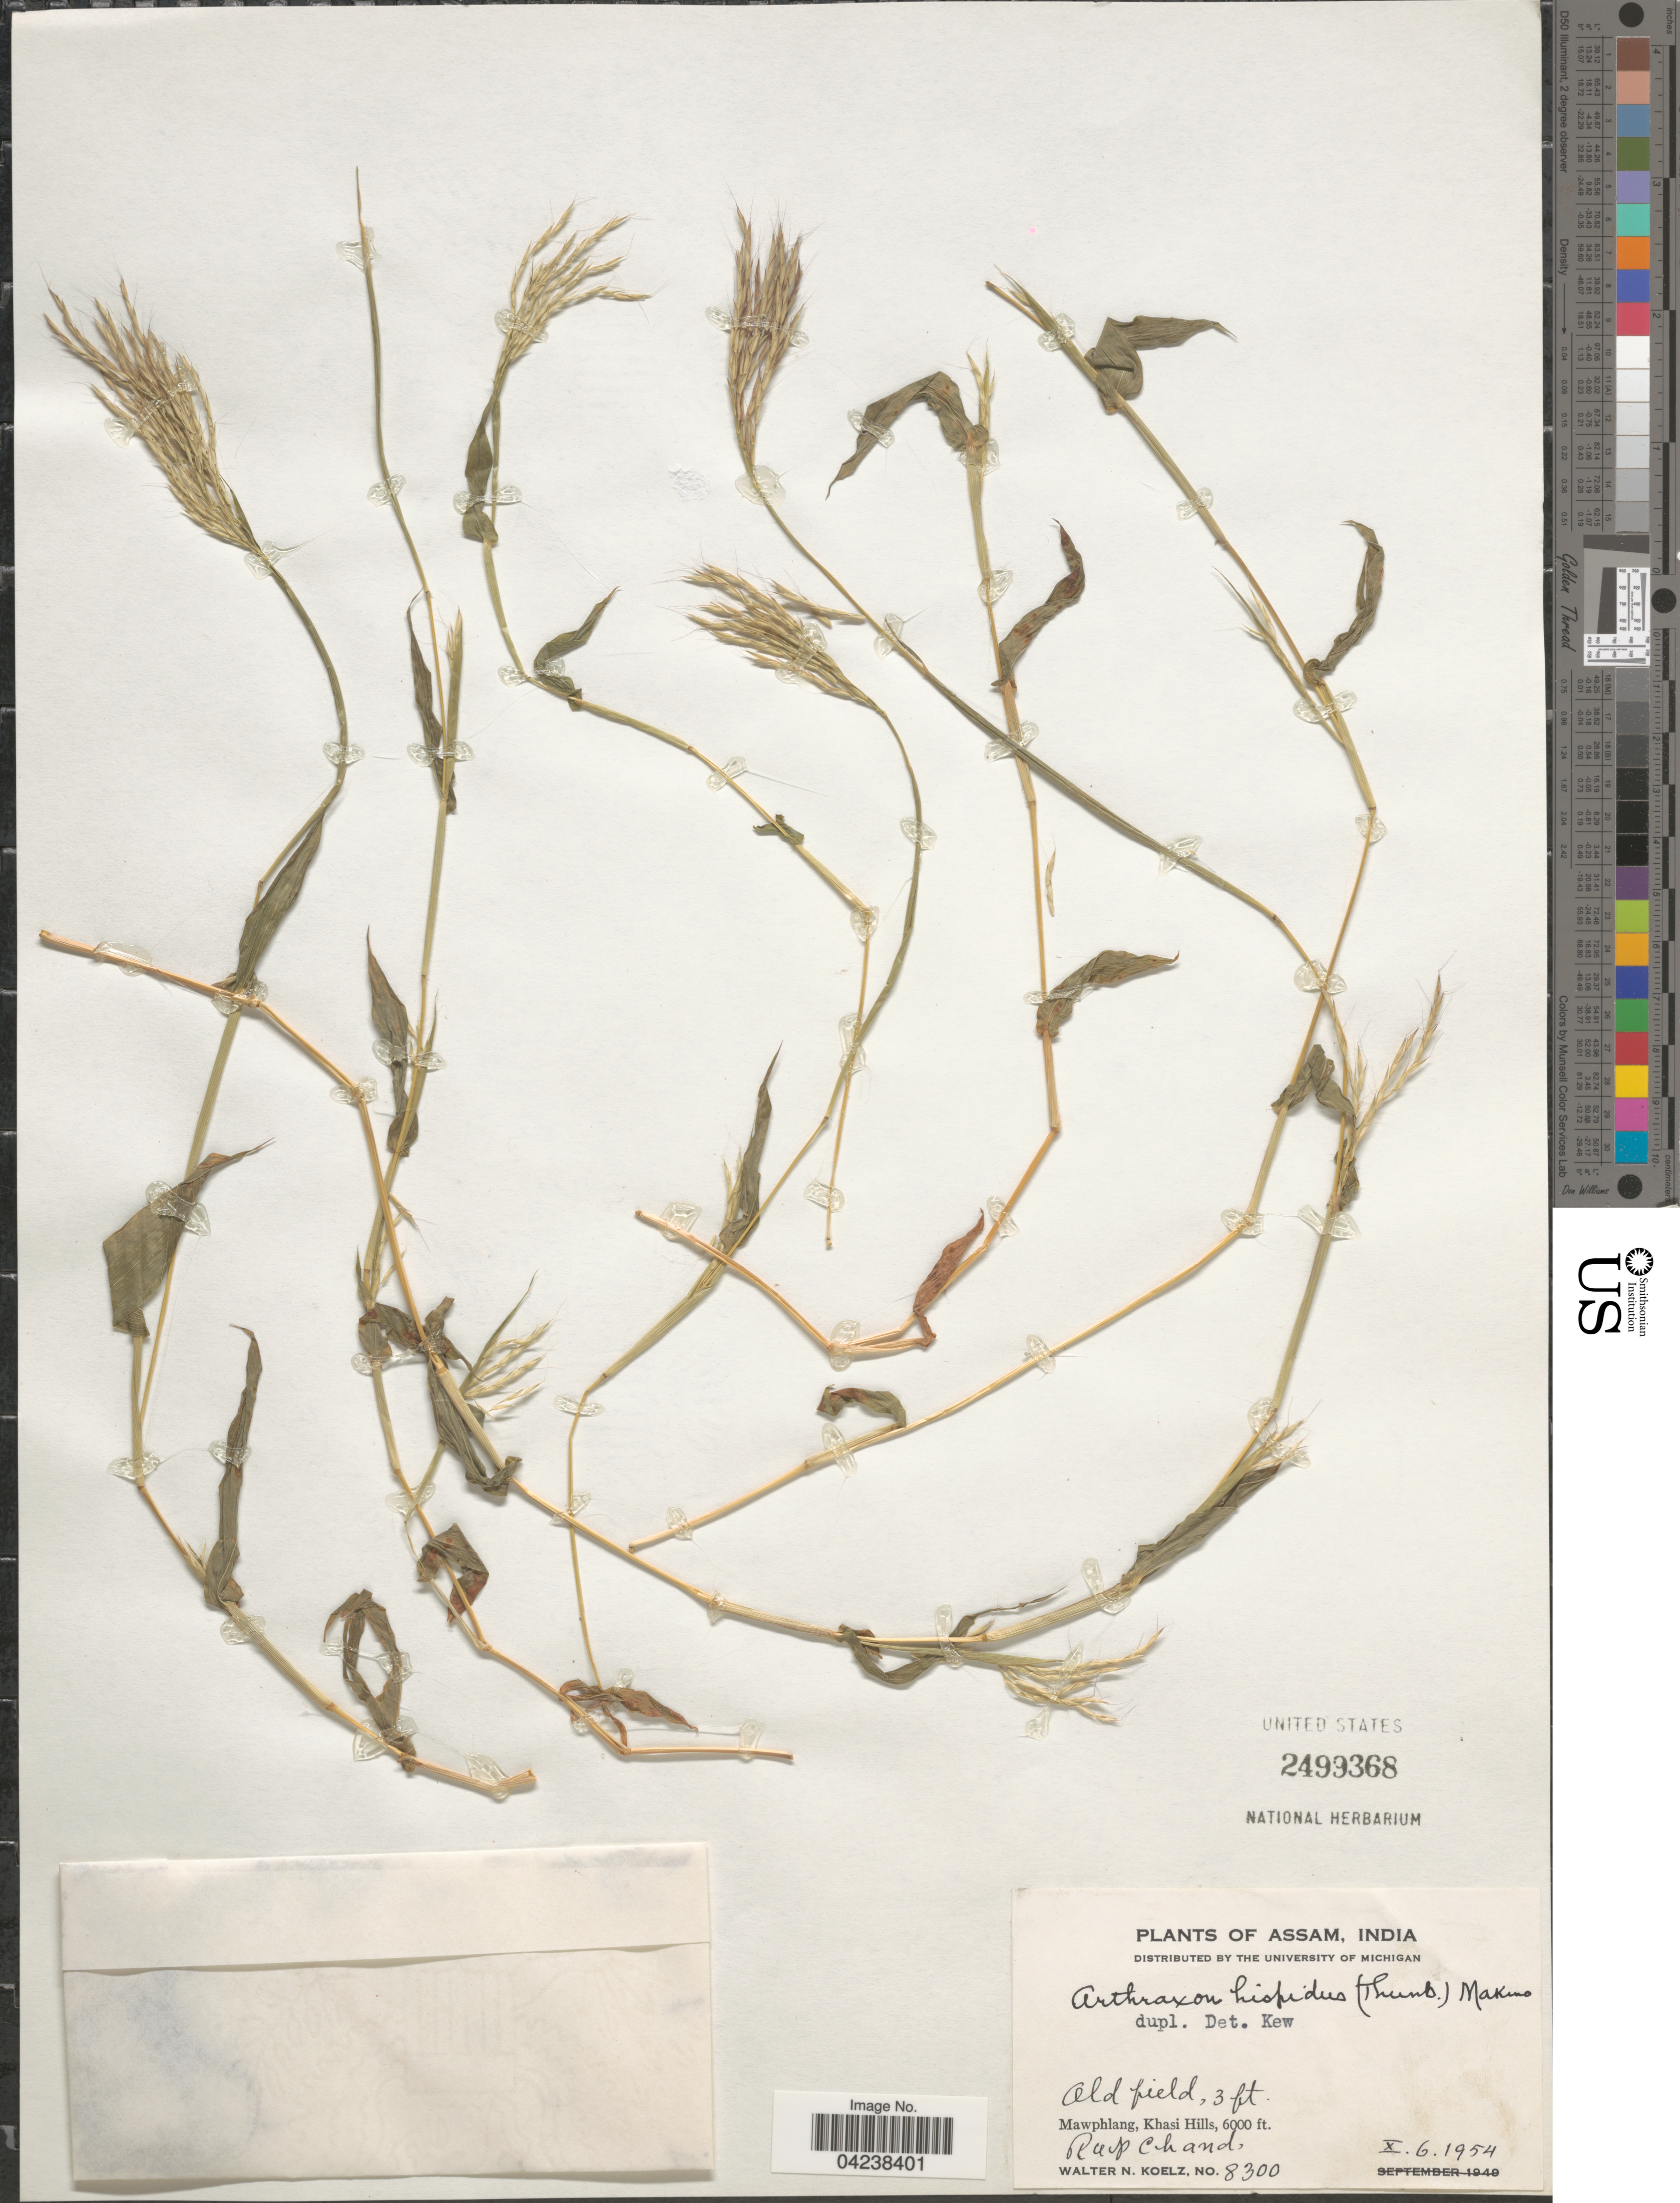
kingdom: Plantae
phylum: Tracheophyta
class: Liliopsida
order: Poales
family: Poaceae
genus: Arthraxon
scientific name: Arthraxon hispidus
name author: (Thunb.) Makino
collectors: R. Chand & W. N. Koelz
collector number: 8300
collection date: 1954-10-06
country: India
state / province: Meghalaya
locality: Mawphlang, Khasi Hills.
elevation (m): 1829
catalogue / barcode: US 2499368